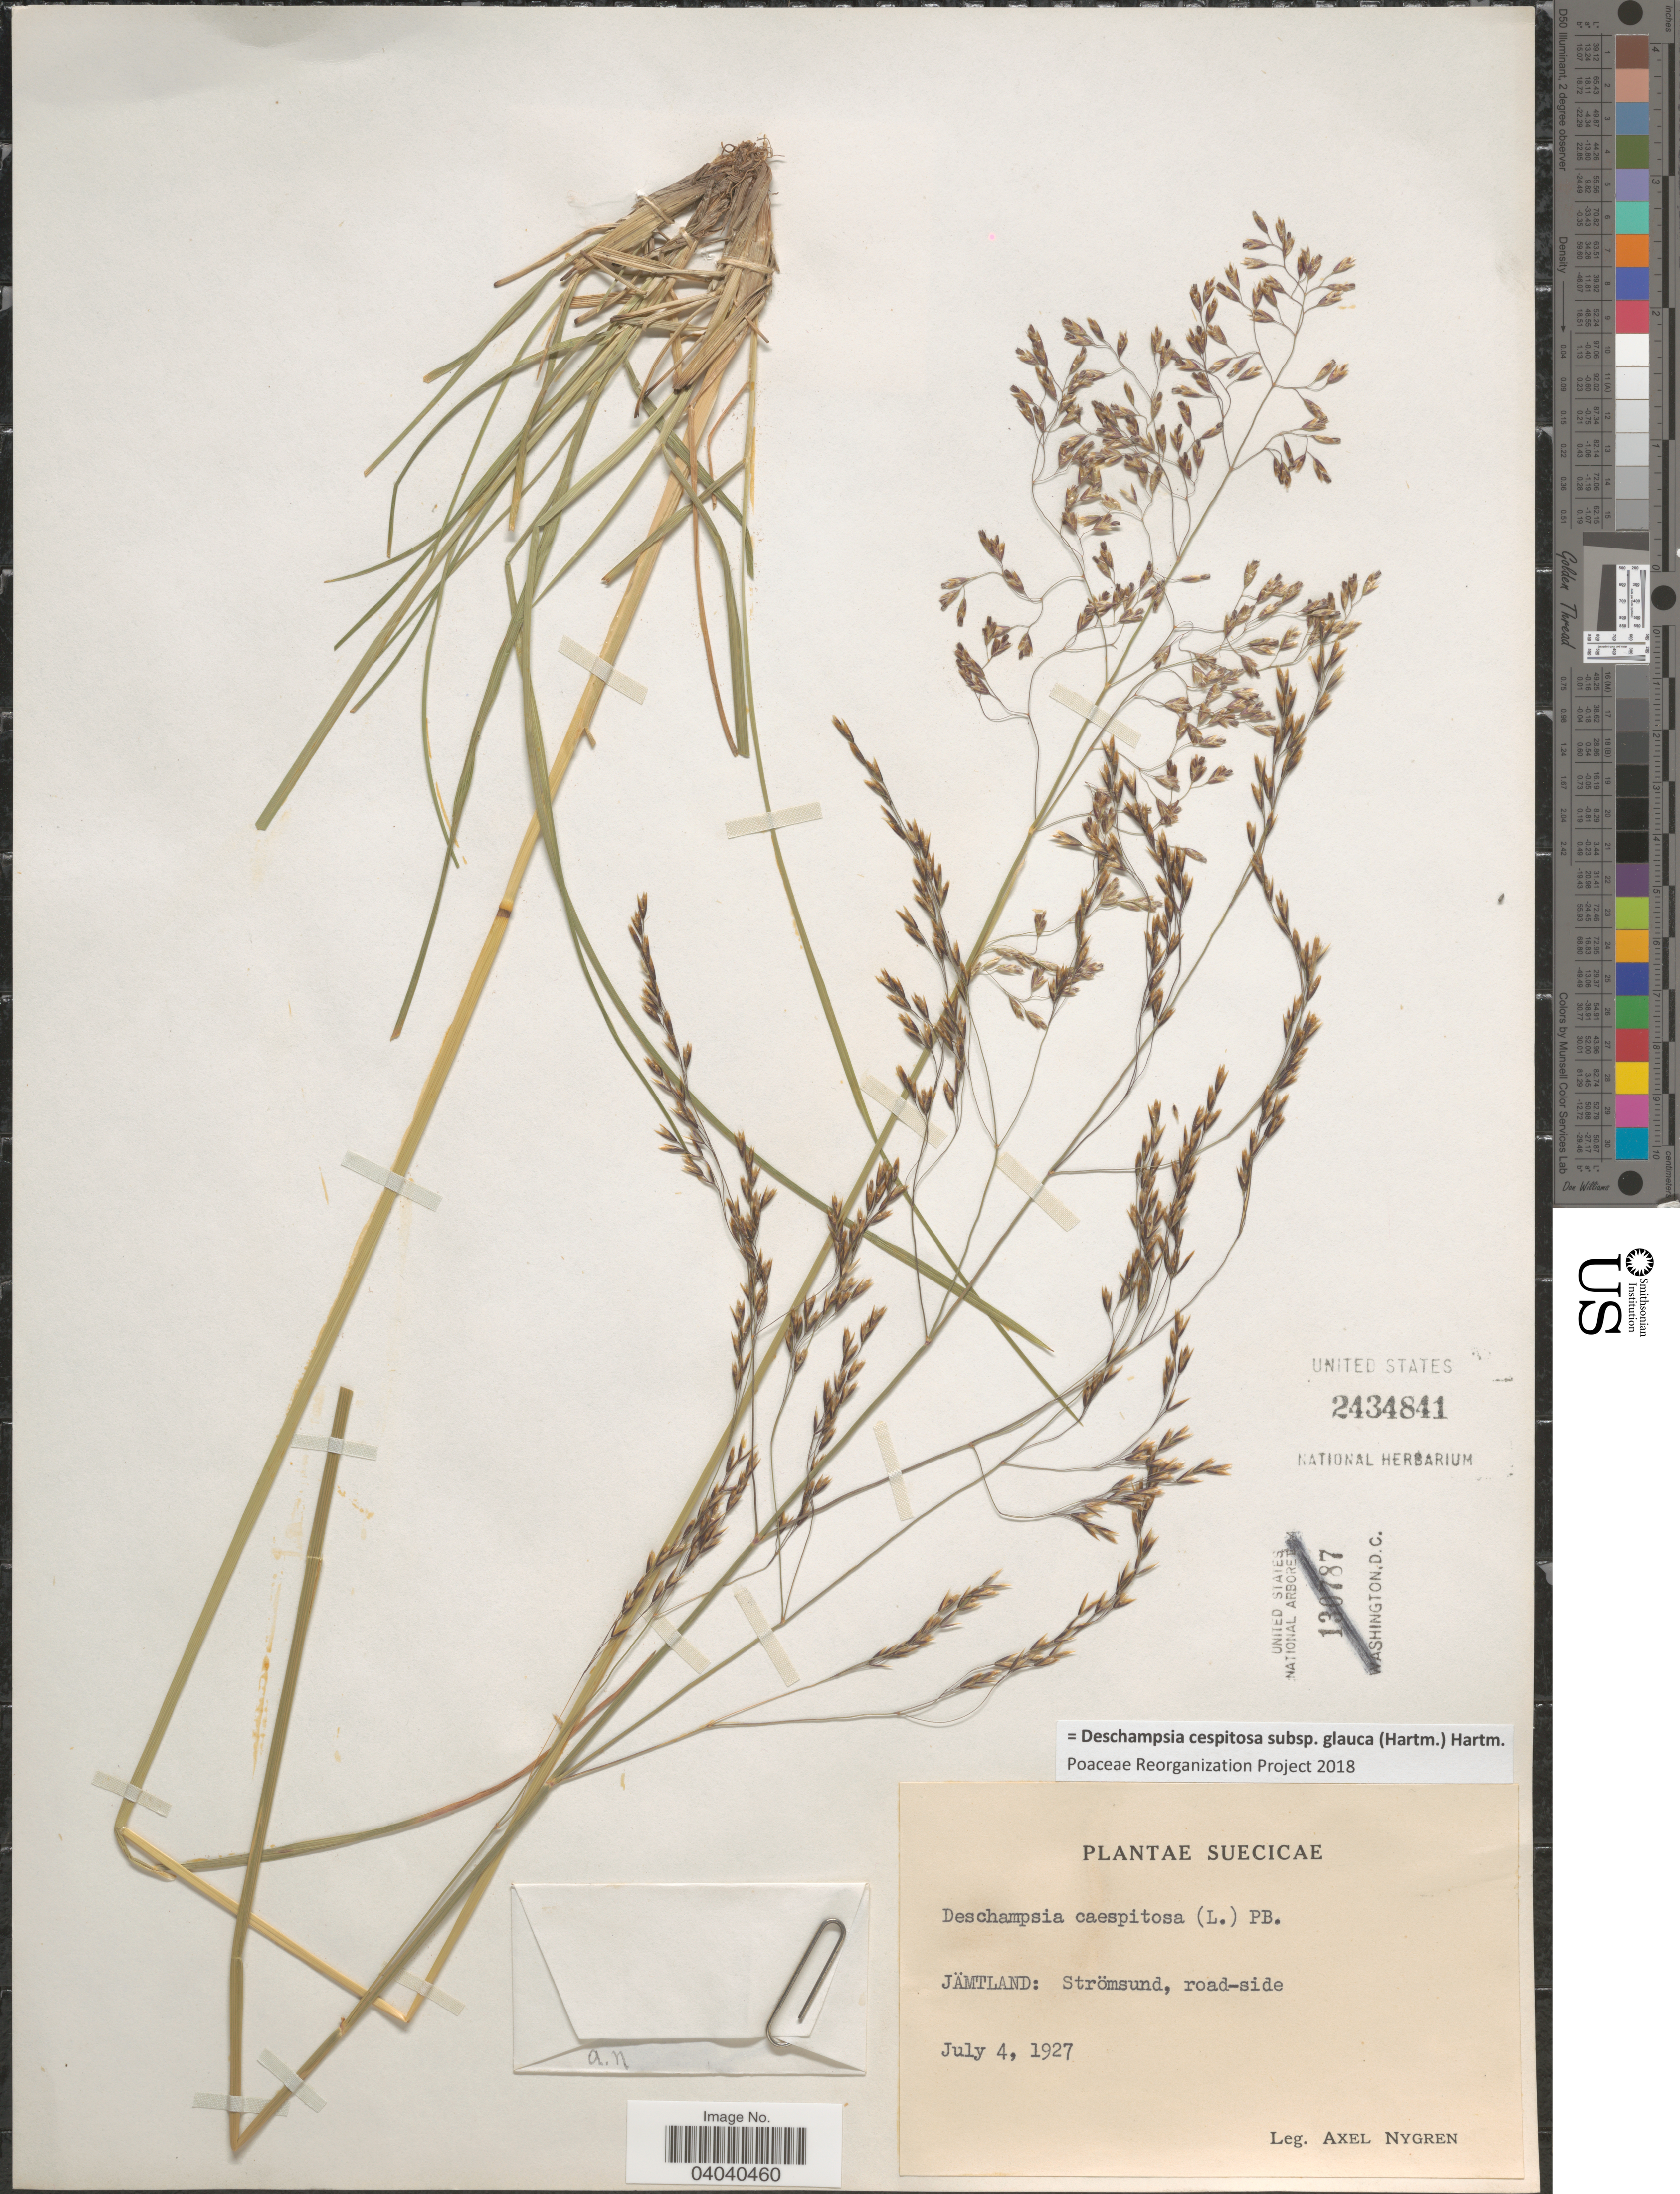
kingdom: Plantae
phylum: Tracheophyta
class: Liliopsida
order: Poales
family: Poaceae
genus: Deschampsia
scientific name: Deschampsia cespitosa subsp. glauca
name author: (Hartm.) Hartm.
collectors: A. Nygren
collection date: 1927-07-04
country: Sweden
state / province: Jämtland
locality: Suecicae. Jämtland: Strömsund, road-side.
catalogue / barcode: US 2434841